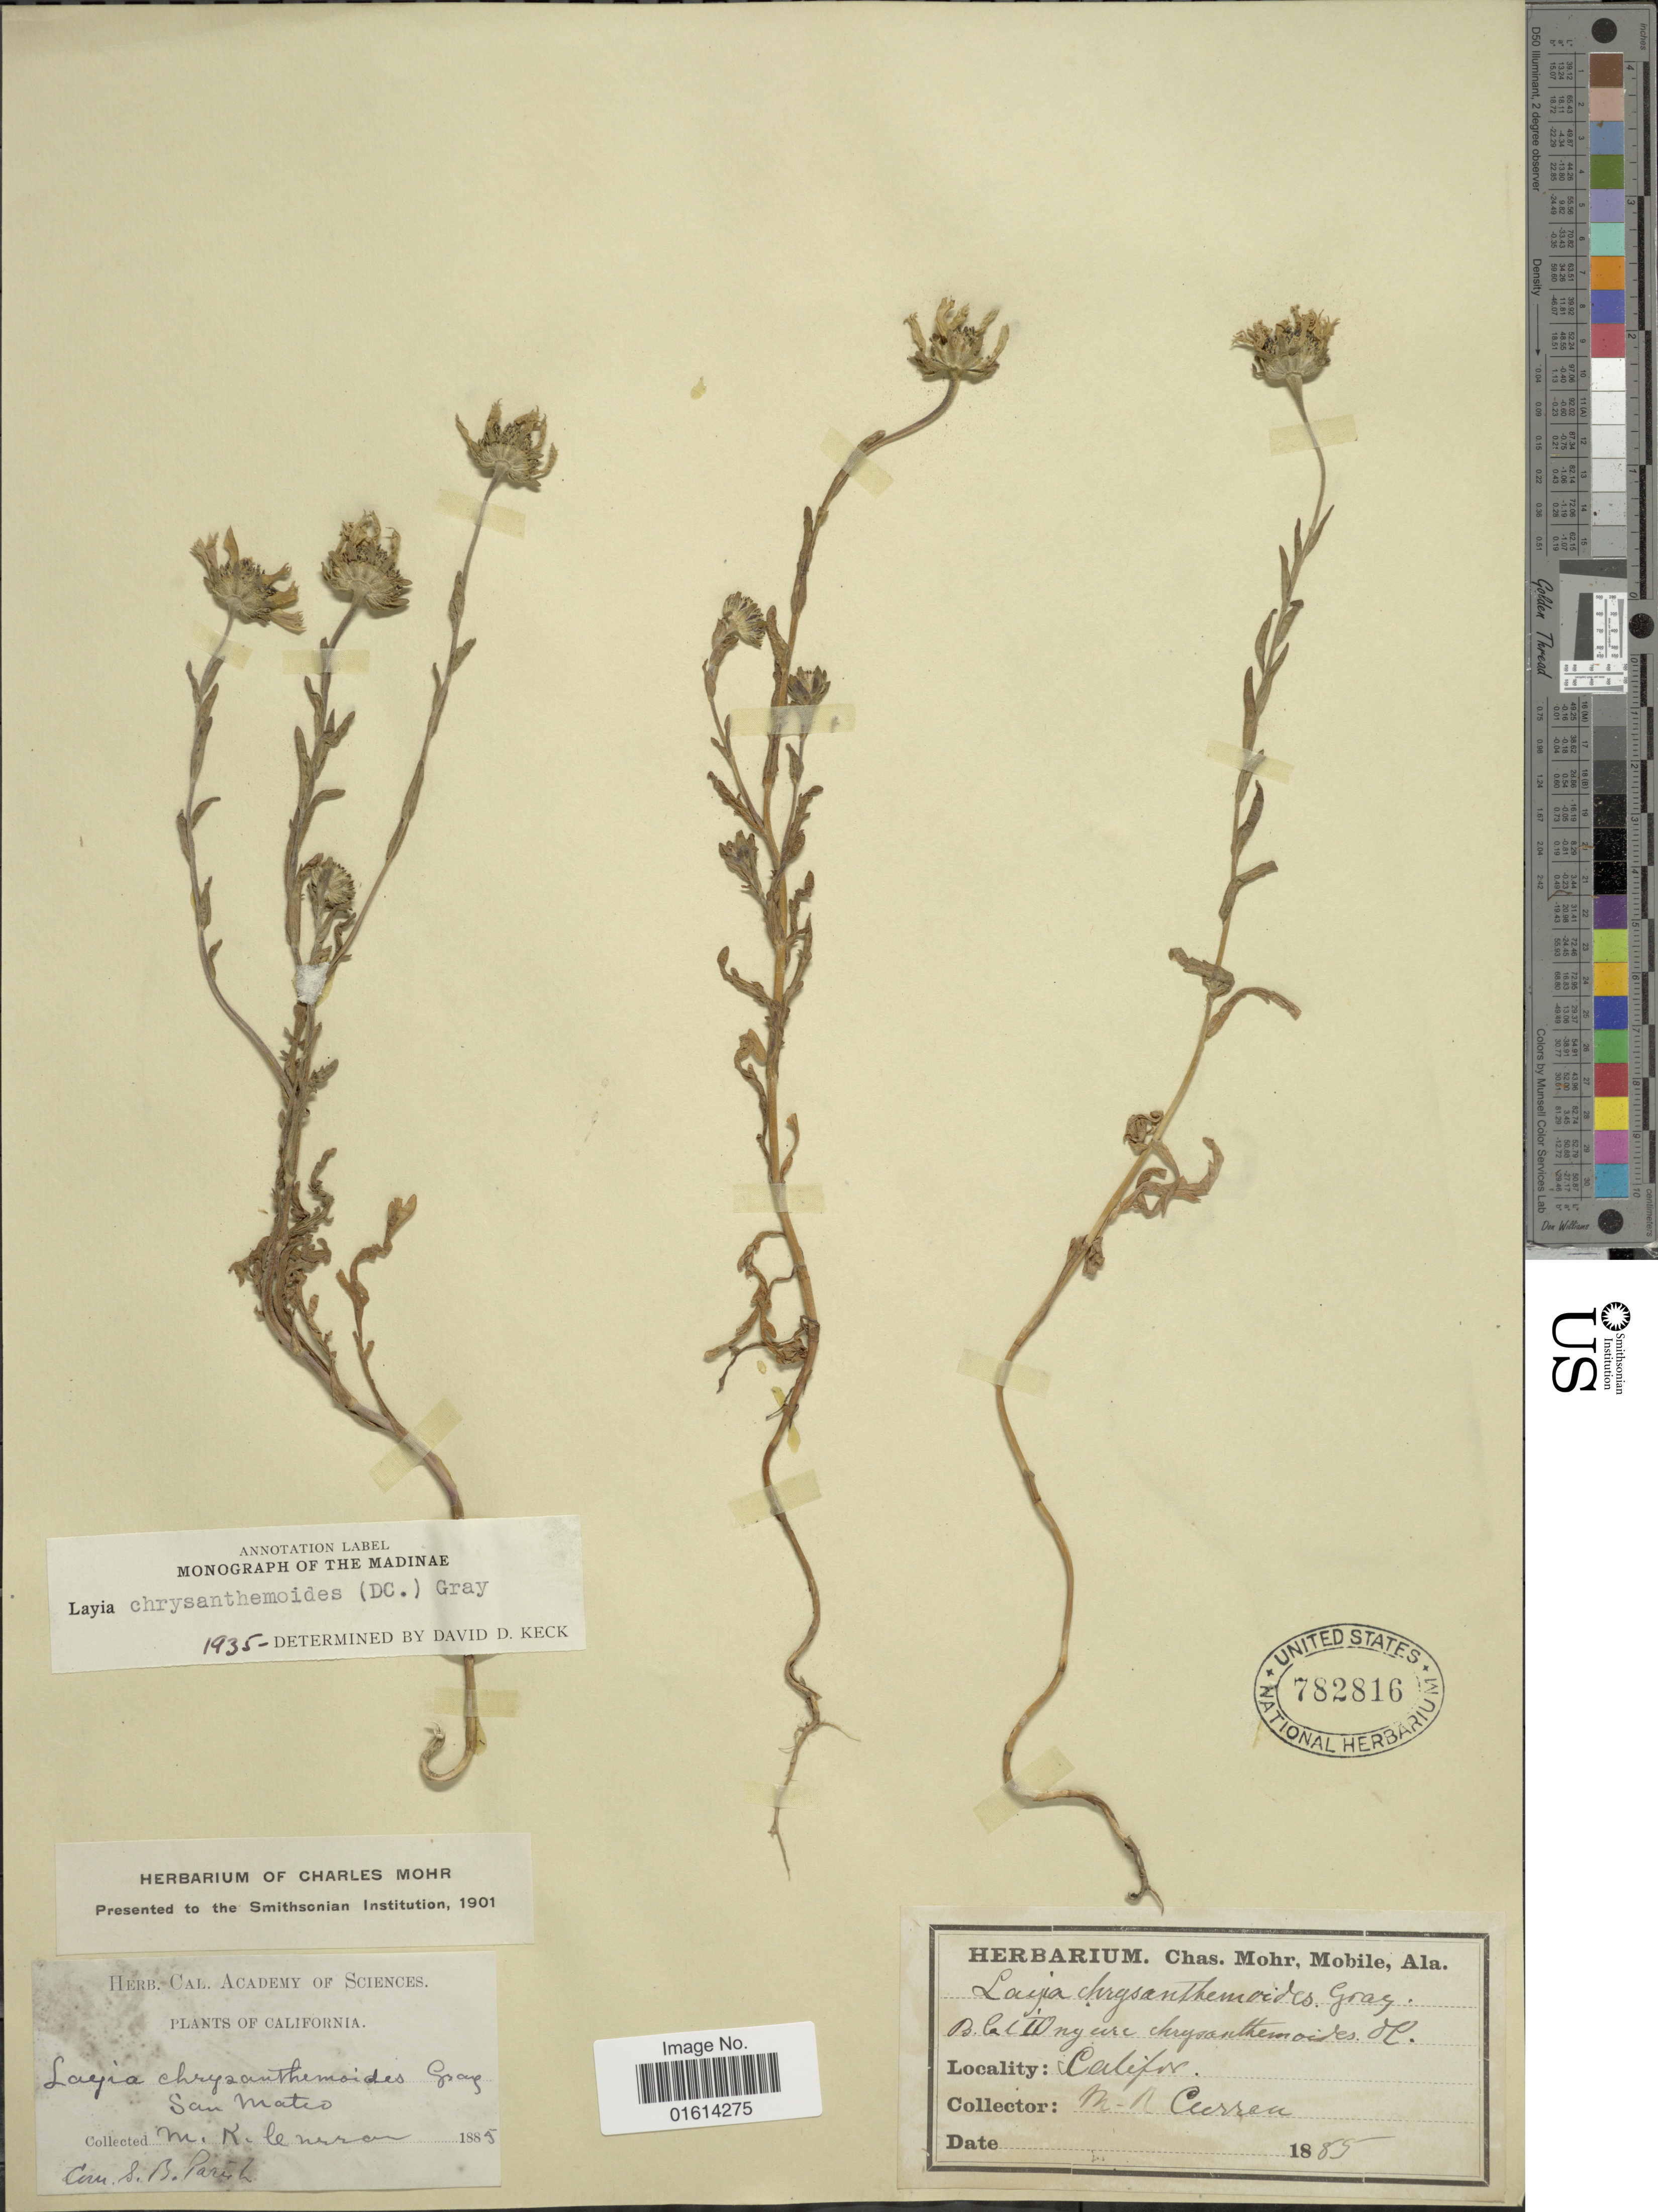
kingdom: Plantae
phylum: Tracheophyta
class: Magnoliopsida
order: Asterales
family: Asteraceae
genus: Layia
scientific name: Layia chrysanthemoides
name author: (DC.) A. Gray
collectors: M. K. Curran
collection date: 1885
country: United States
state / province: California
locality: San Mateo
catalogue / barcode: US 782816